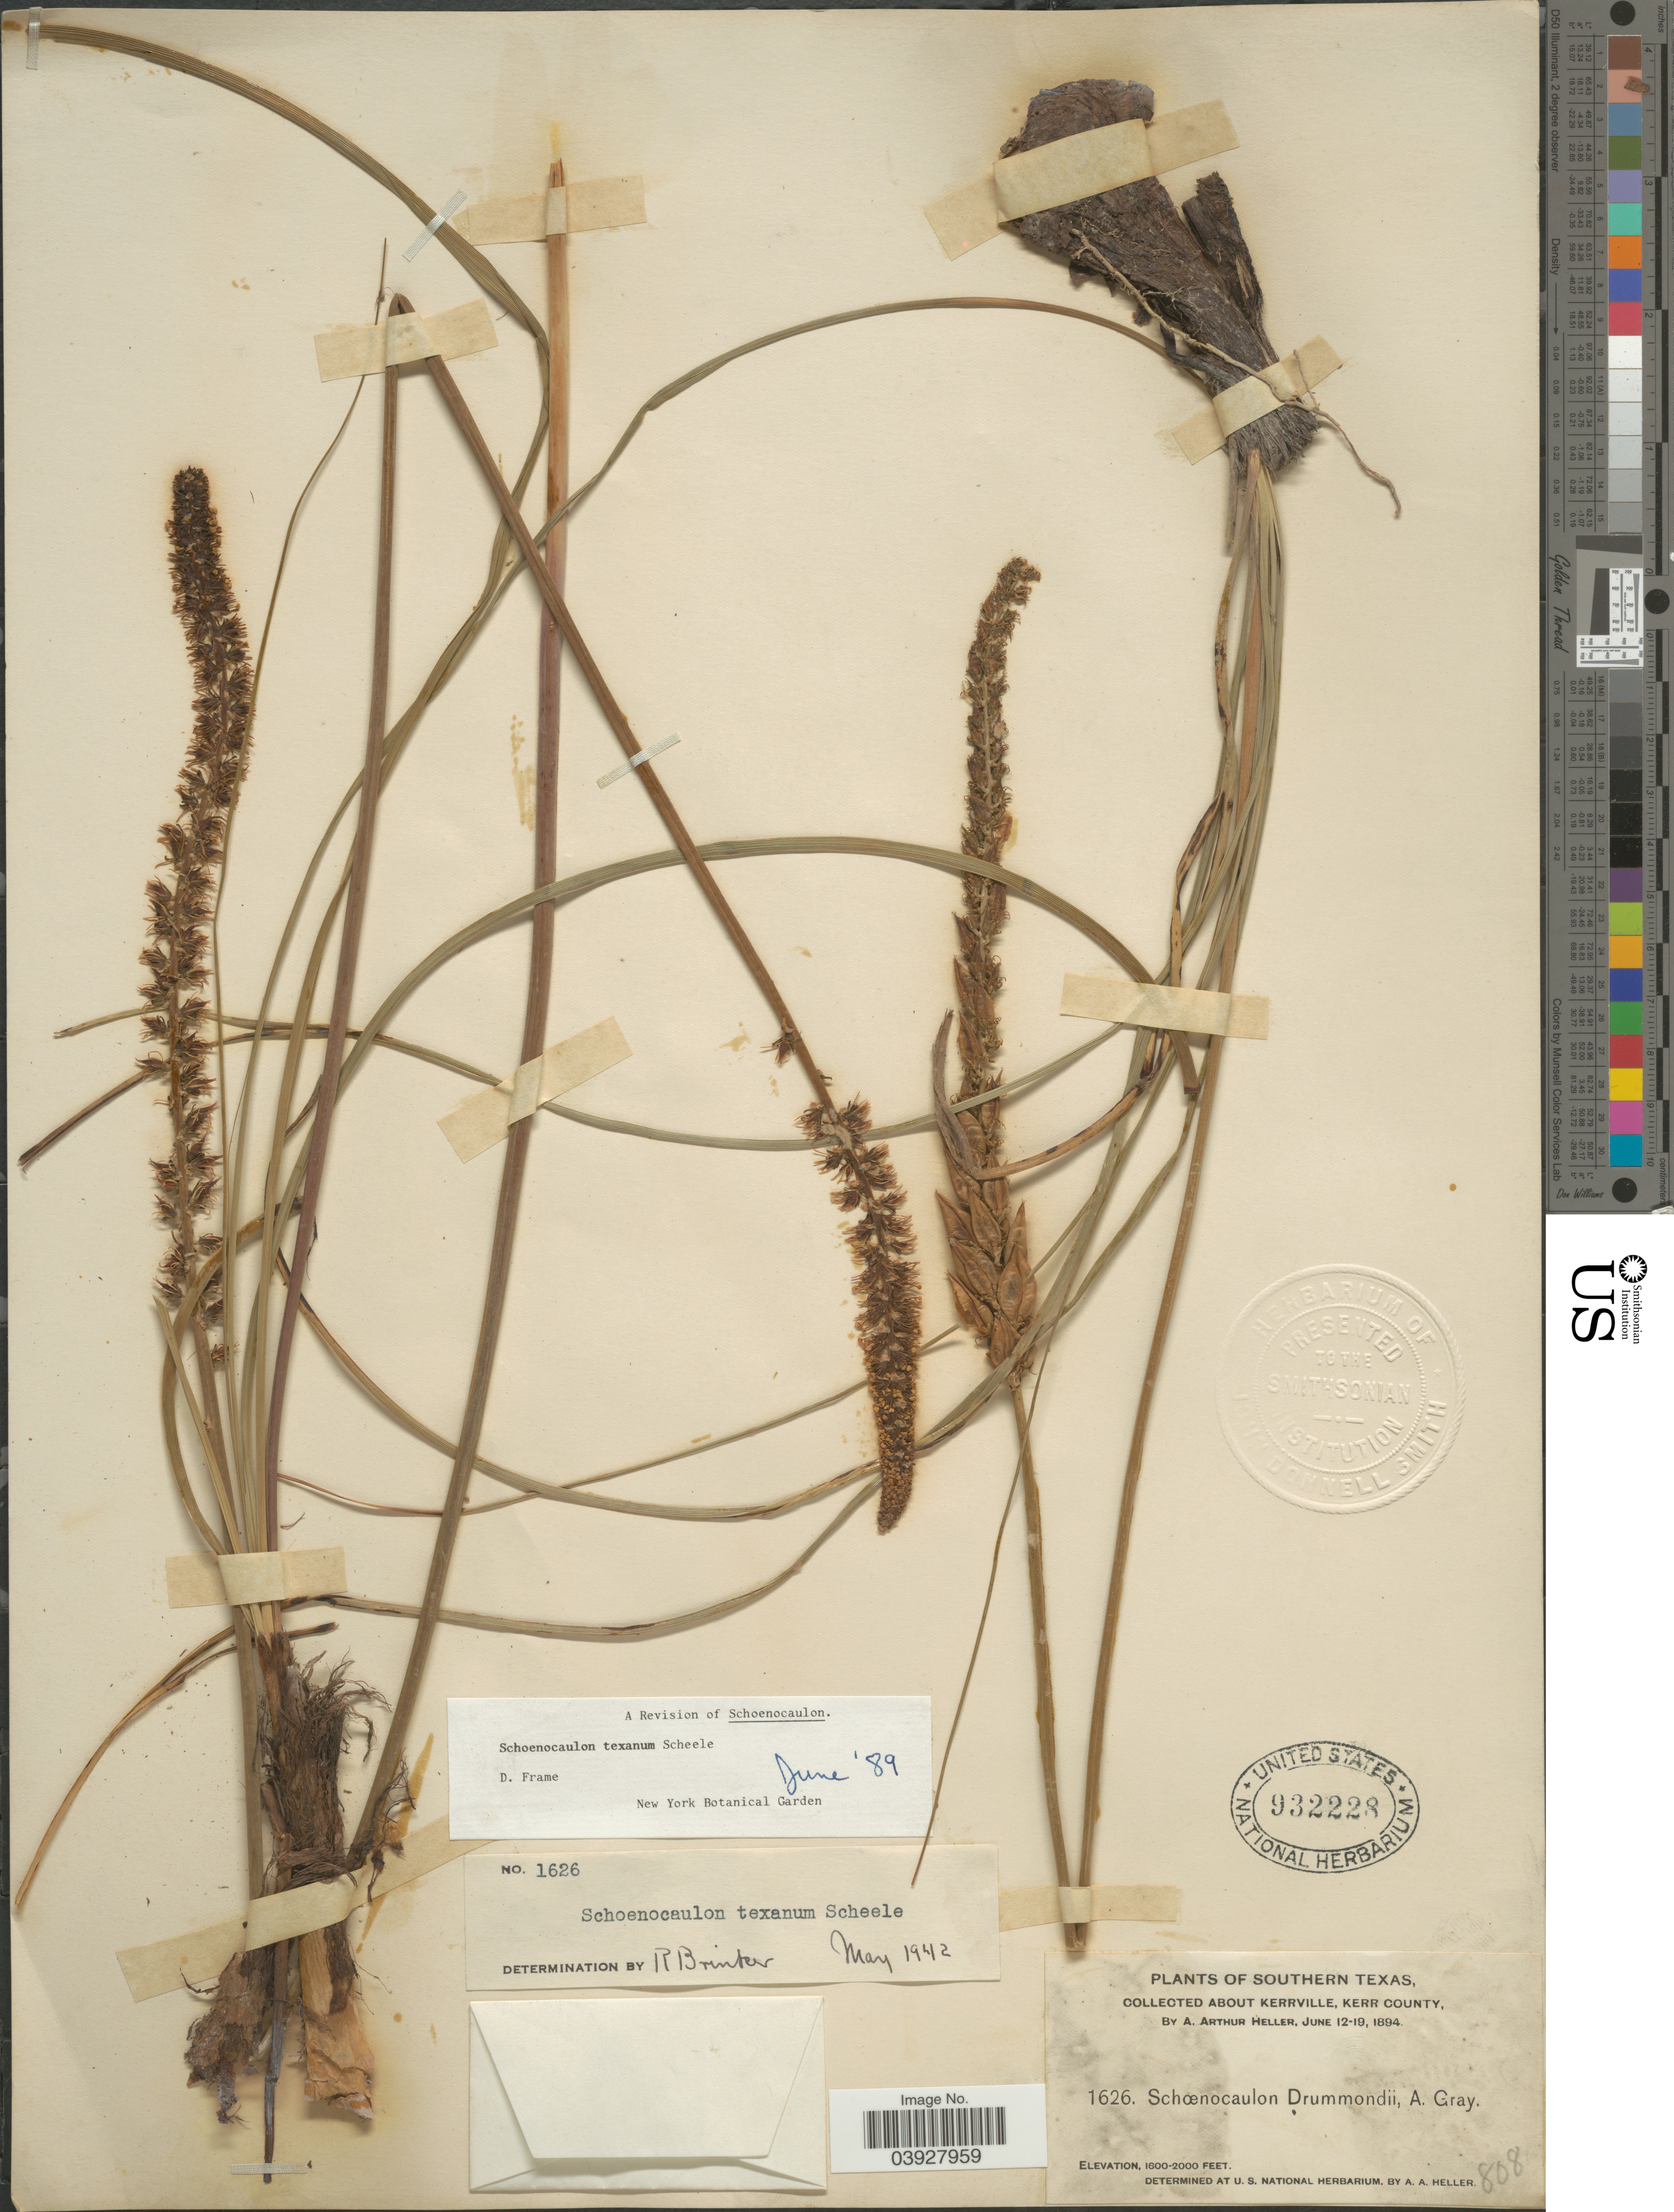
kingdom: Plantae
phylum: Tracheophyta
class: Liliopsida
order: Liliales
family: Melanthiaceae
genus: Schoenocaulon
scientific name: Schoenocaulon texanum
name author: Scheele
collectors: A. A. Heller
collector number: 1626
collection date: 1894-06-12/1894-06-19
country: United States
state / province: Texas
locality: Southern Texas. About Kerrville, Kerr County.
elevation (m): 488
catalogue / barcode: US 932228